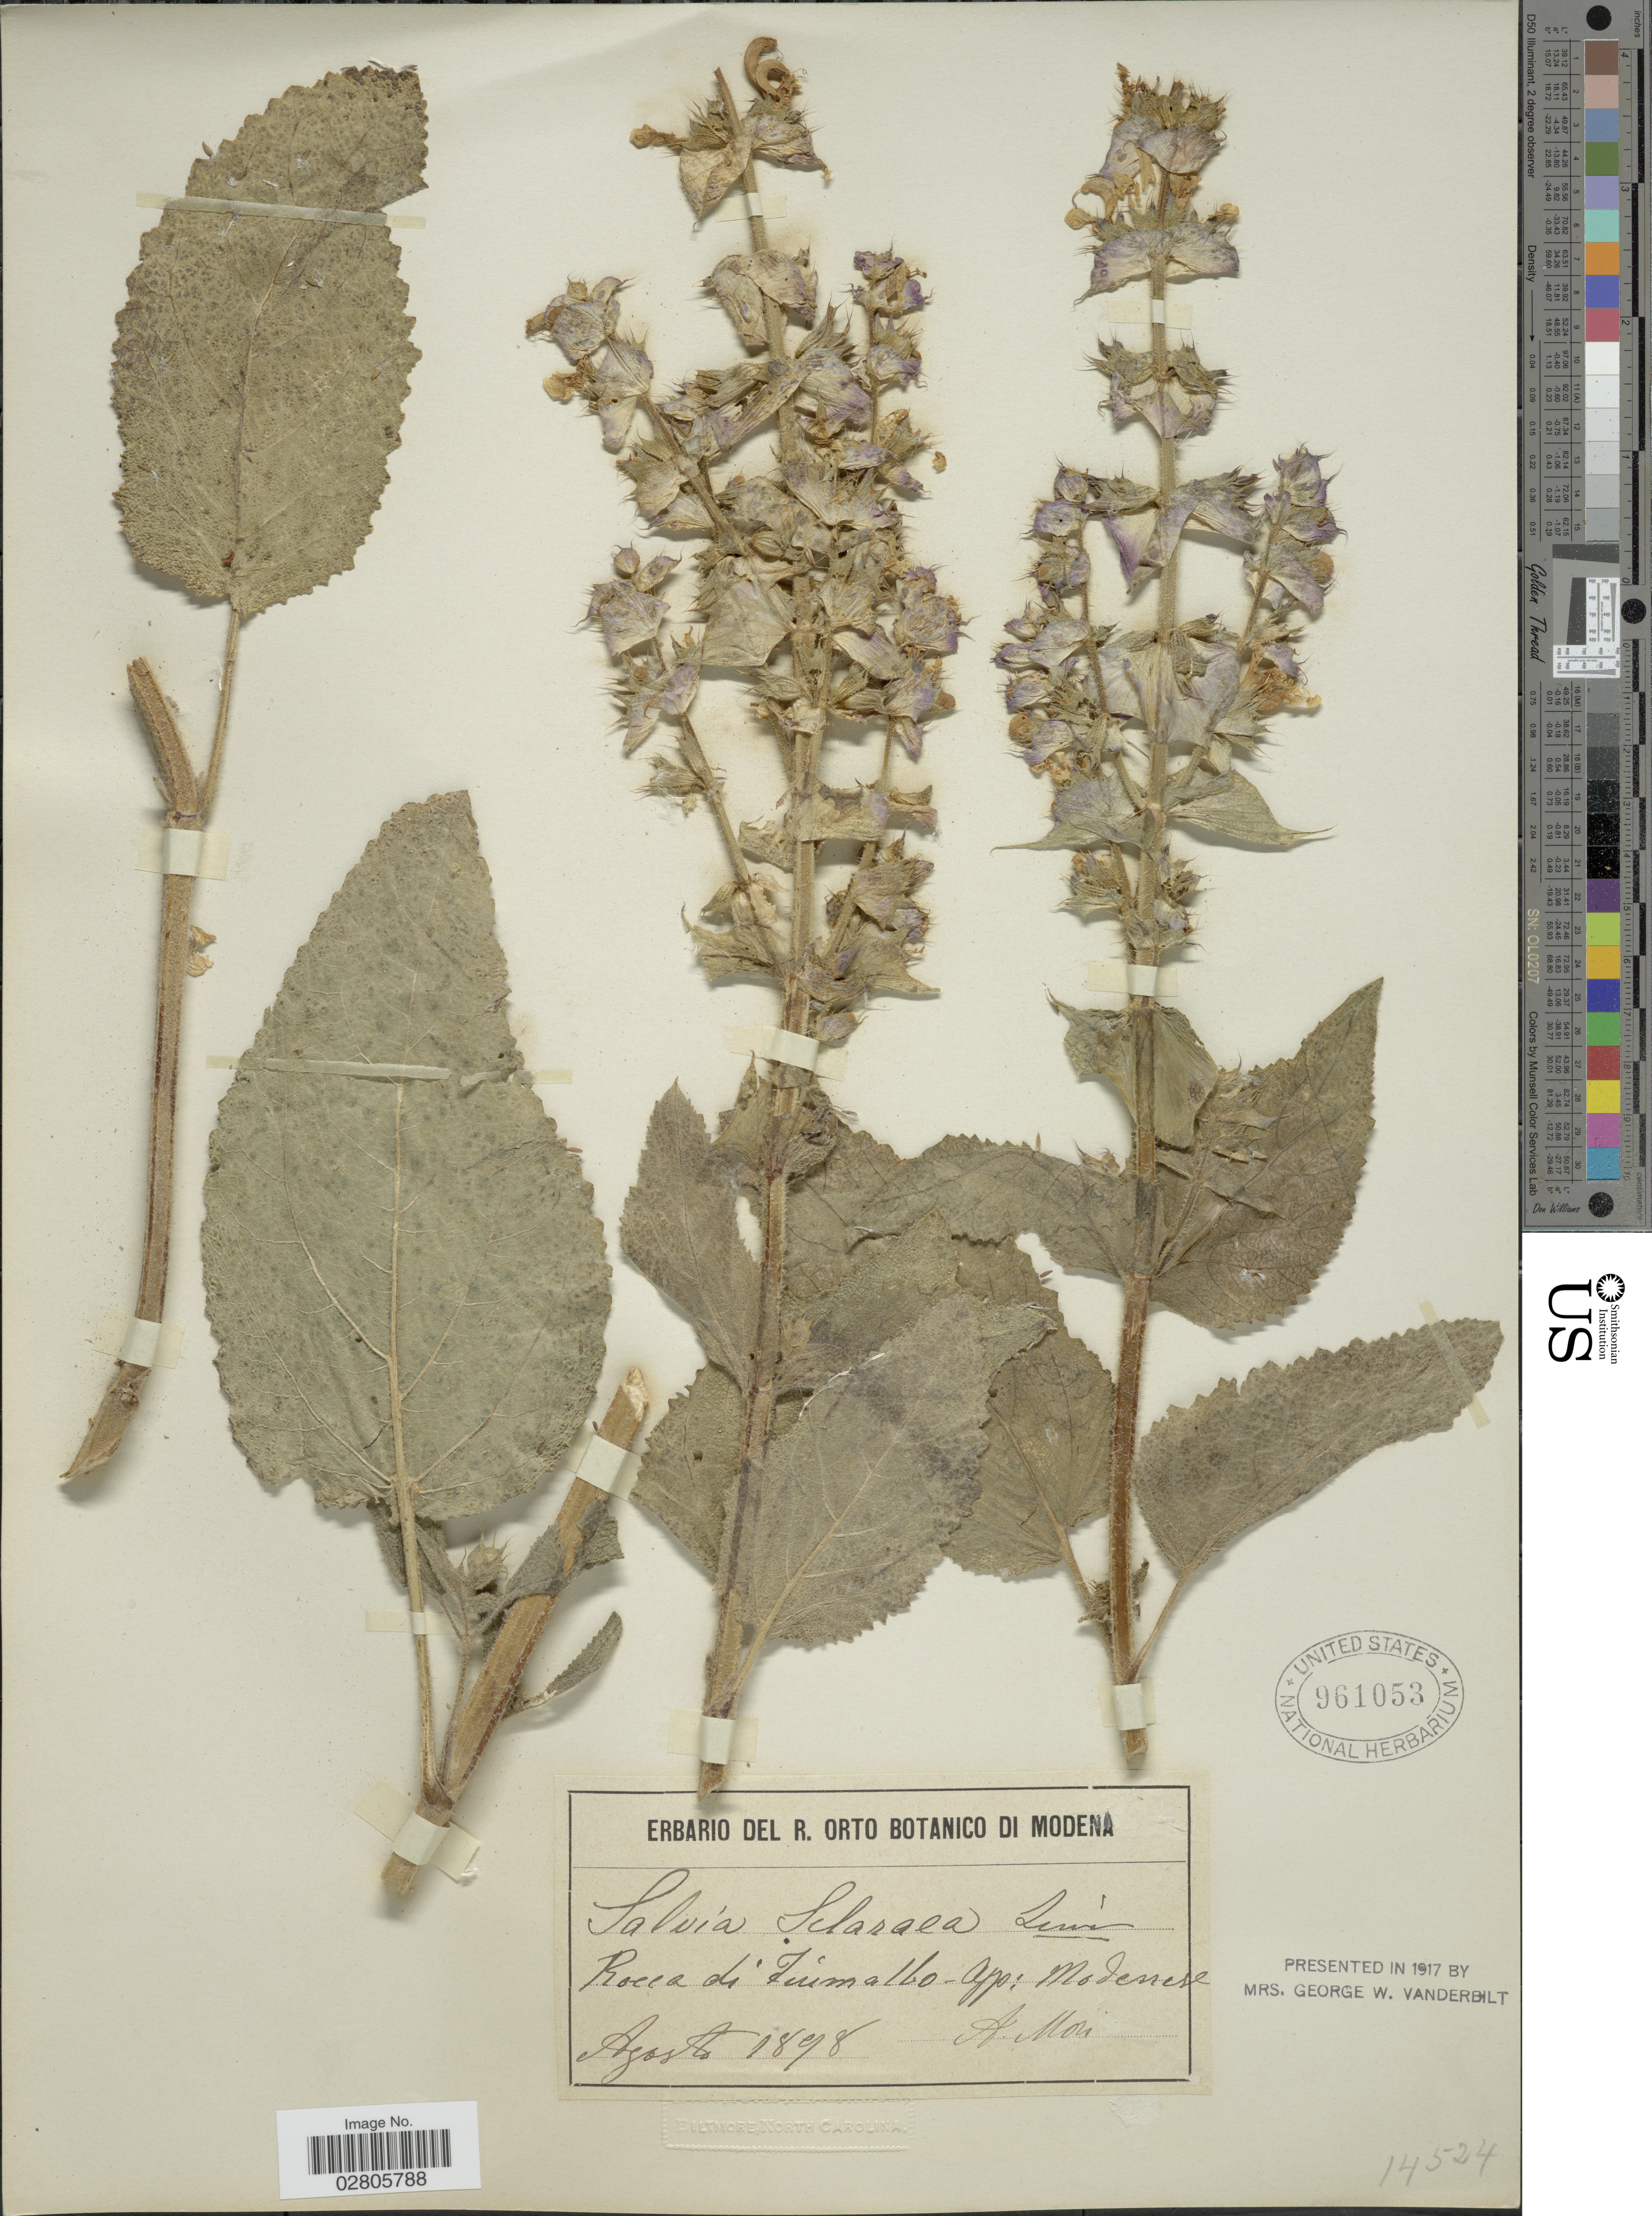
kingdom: Plantae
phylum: Tracheophyta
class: Magnoliopsida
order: Lamiales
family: Lamiaceae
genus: Salvia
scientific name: Salvia sclarea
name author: L.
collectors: A. Mori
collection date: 1898-08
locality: Rocca di Tuimalbo-Afp: Modenese [interpreted]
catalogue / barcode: US 961053